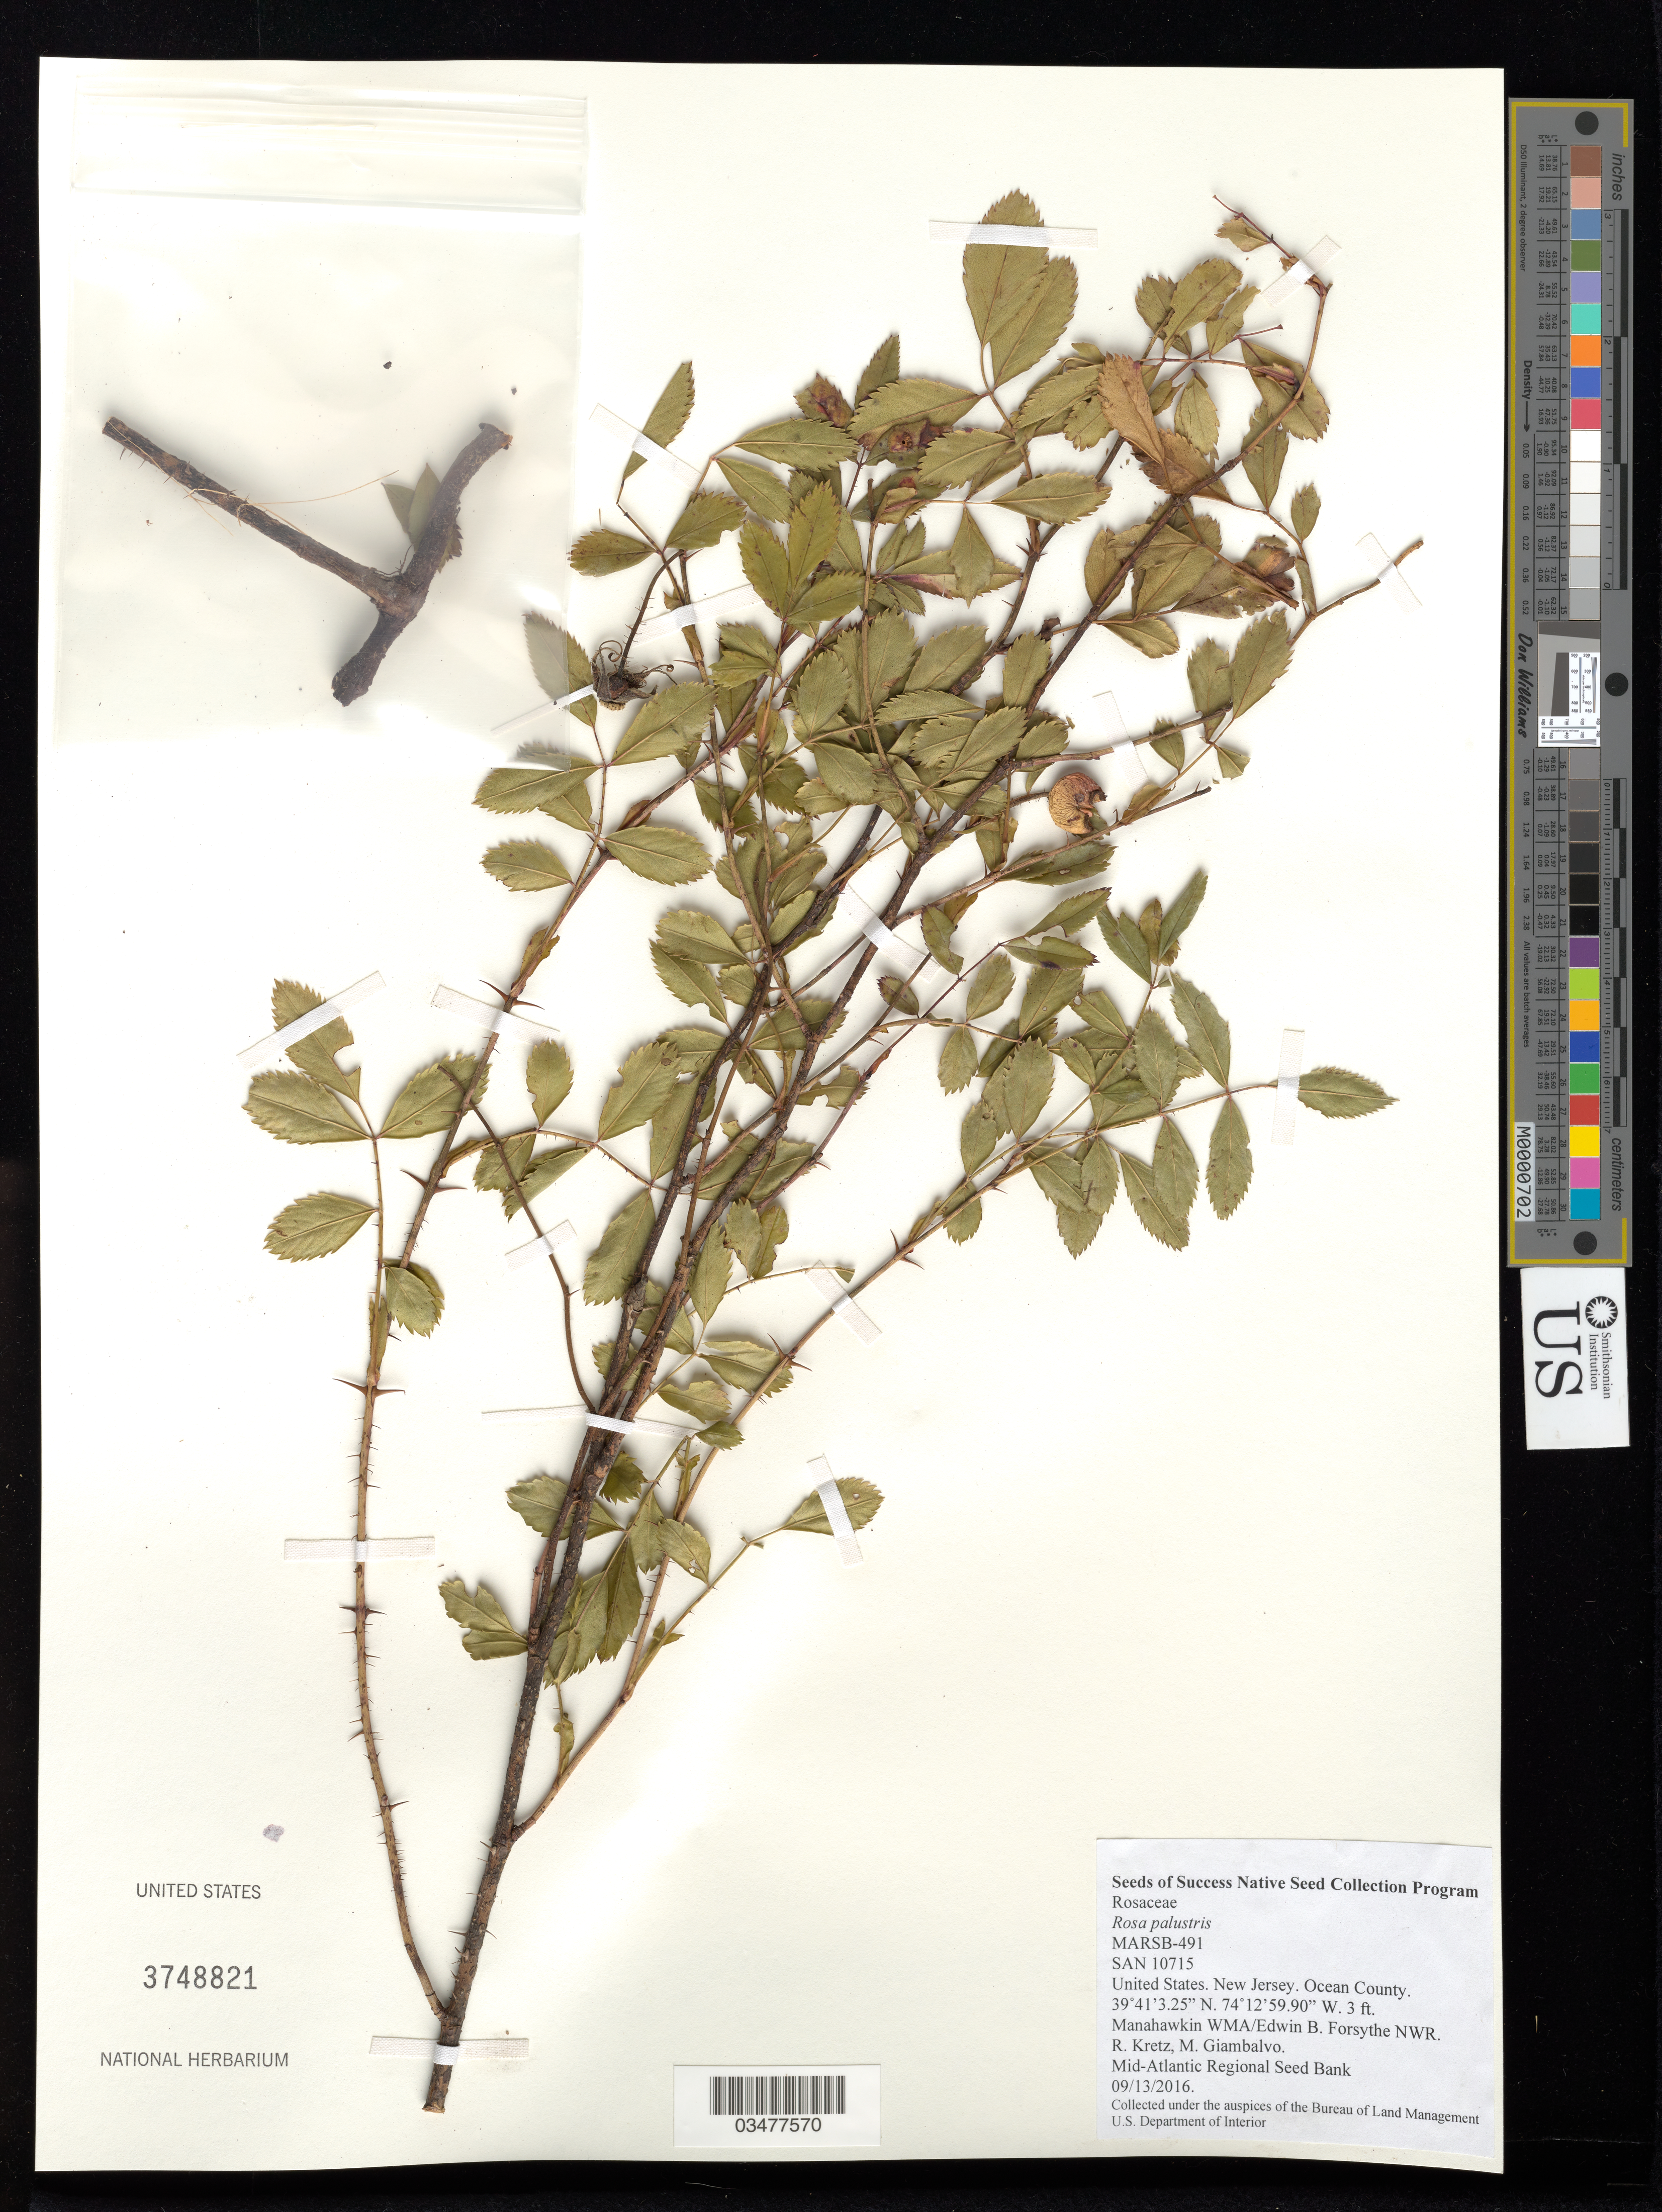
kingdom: Plantae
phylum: Tracheophyta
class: Magnoliopsida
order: Rosales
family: Rosaceae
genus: Rosa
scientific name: Rosa palustris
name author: Marshall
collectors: R. Kretz & M. Giambalvo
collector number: MARSB-491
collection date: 2016-09-13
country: United States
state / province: New Jersey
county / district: Ocean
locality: Manahawkin WMA/Edwin B. Forsythe National Wildlife Refuge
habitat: tidal brackish marsh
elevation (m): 1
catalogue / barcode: US 3748821